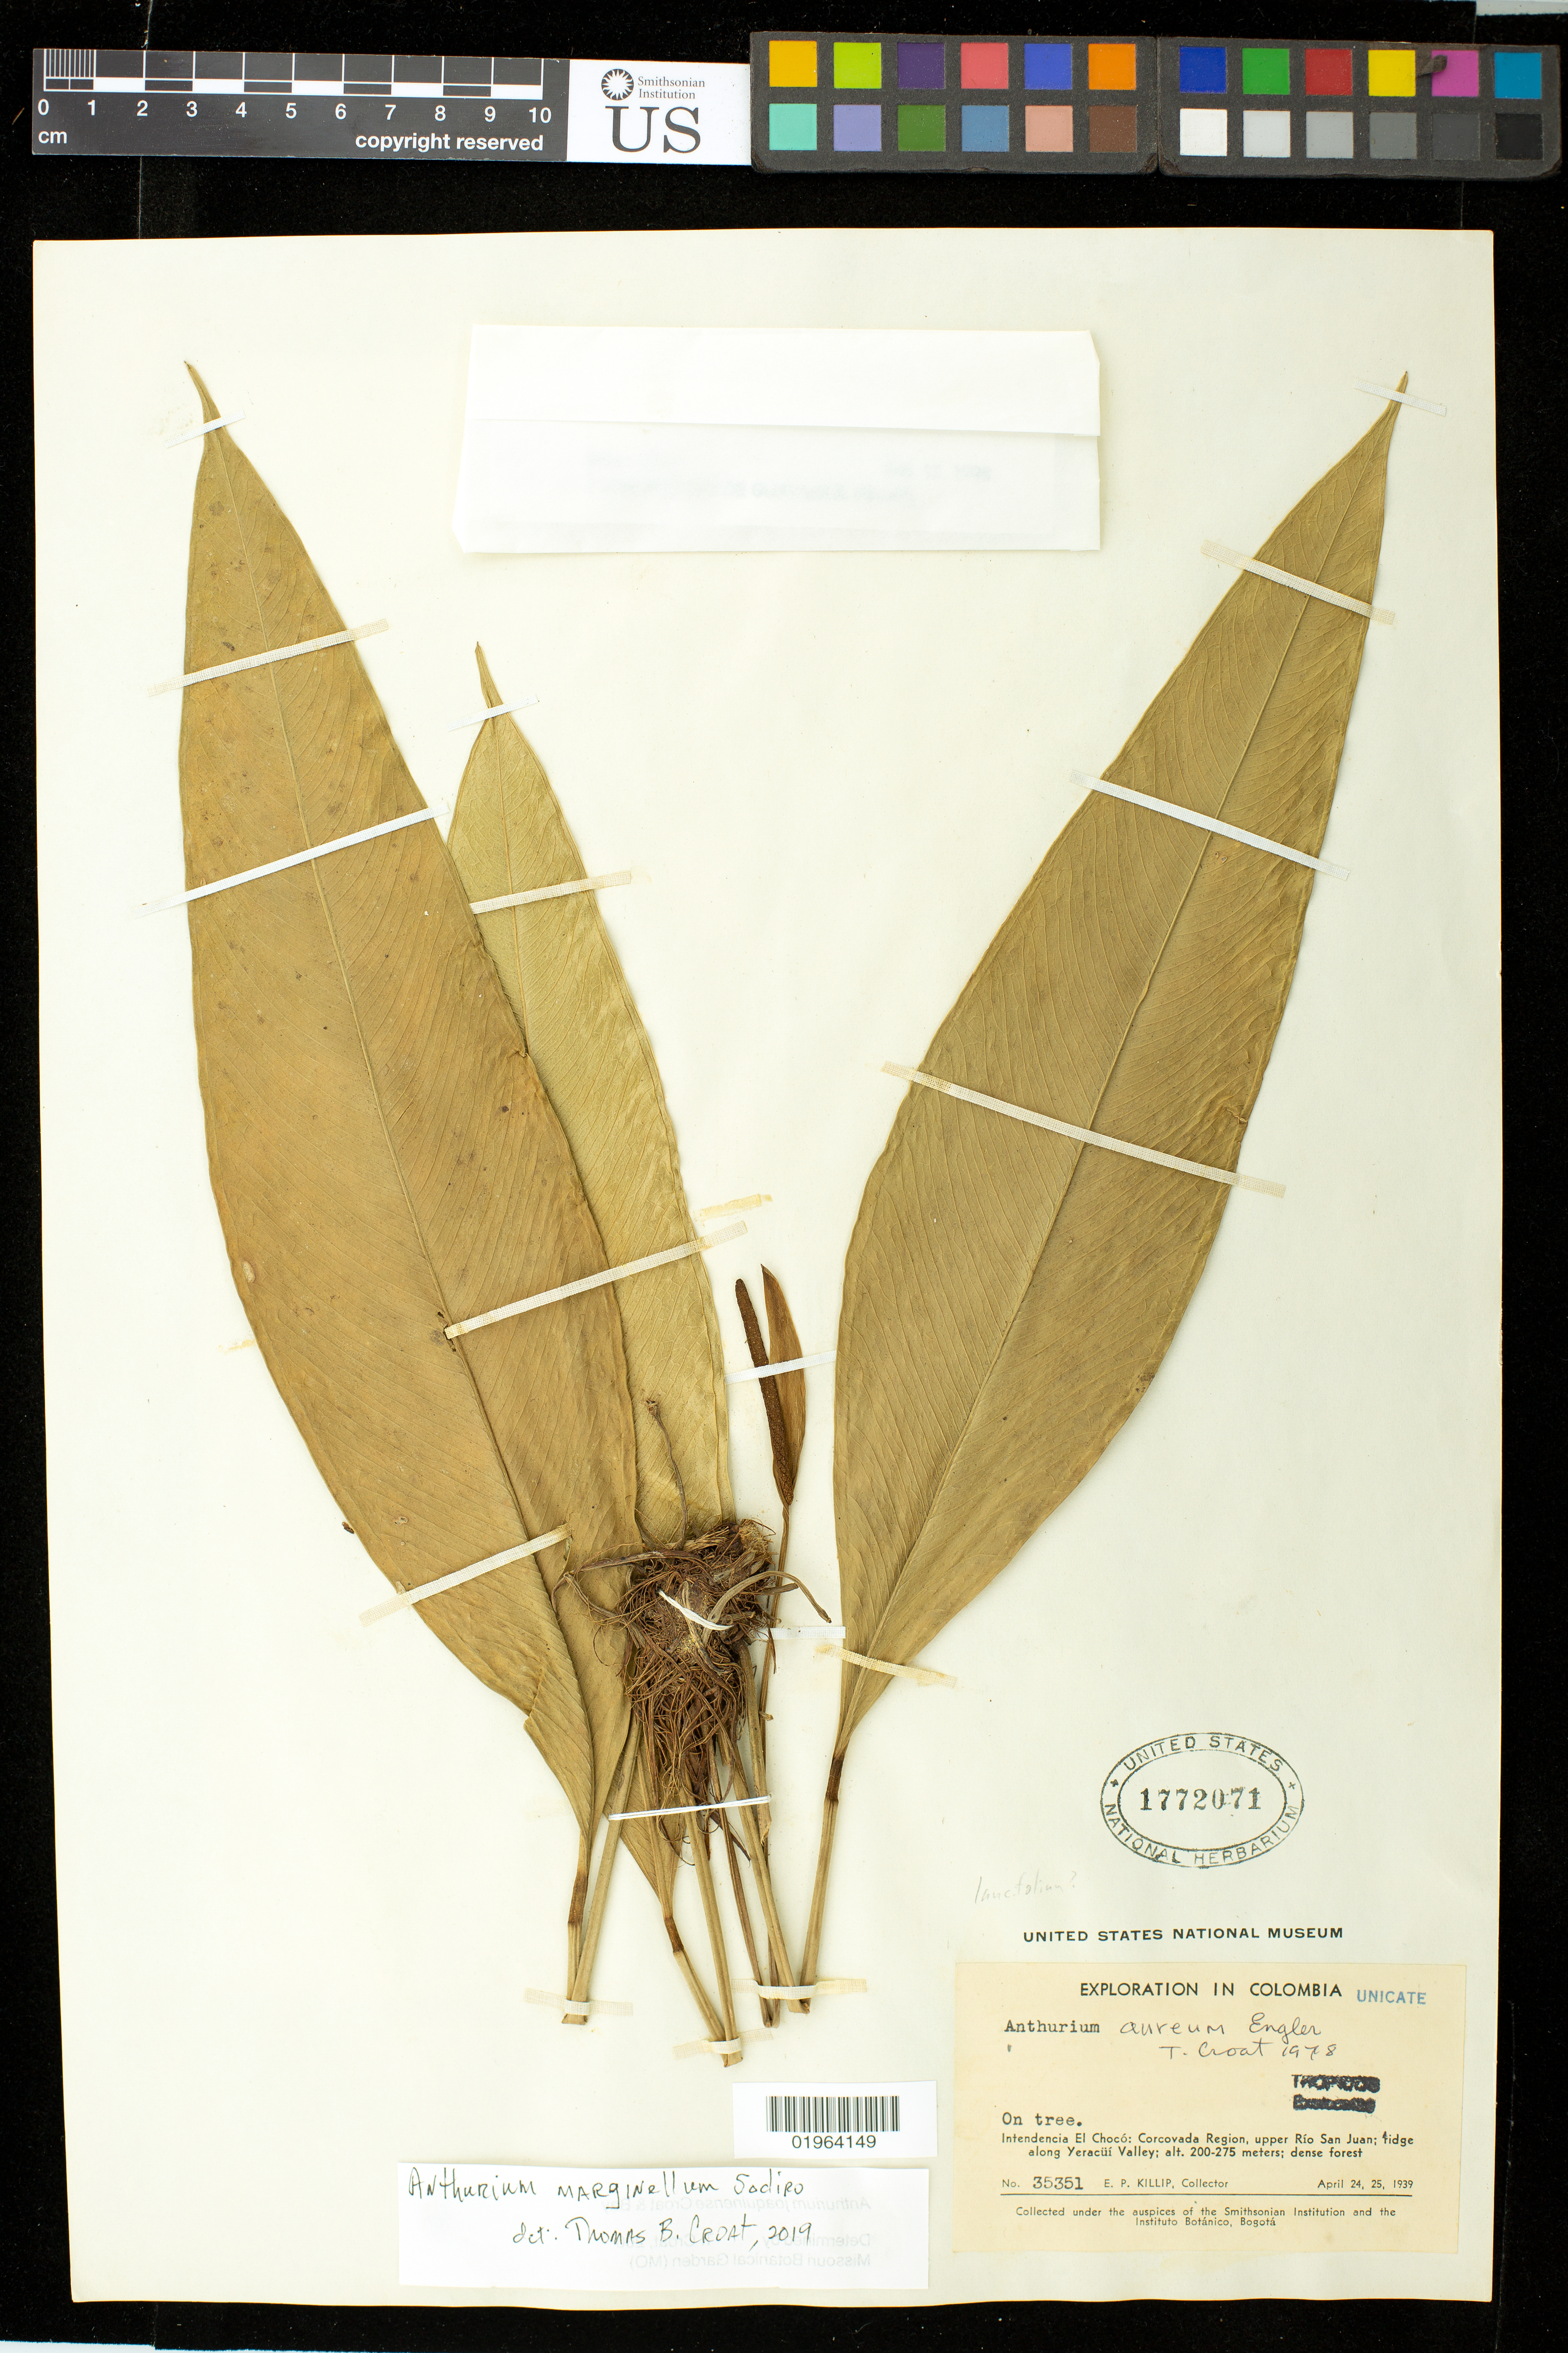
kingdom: Plantae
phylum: Tracheophyta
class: Liliopsida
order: Alismatales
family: Araceae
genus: Anthurium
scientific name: Anthurium marginellum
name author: Sodiro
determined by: Croat, Thomas B., Missouri Botanical Garden (MO)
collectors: E. P. Killip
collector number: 35351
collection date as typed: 24 Apr 1939 and 25 Apr 1939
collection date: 1939-04-24,1939-04-25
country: Colombia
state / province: Chocó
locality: Intendencia El Chocó: Corcovada Region, upper Río San Juan; ridge along Yeracüí Valley.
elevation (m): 200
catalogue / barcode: US 1772071